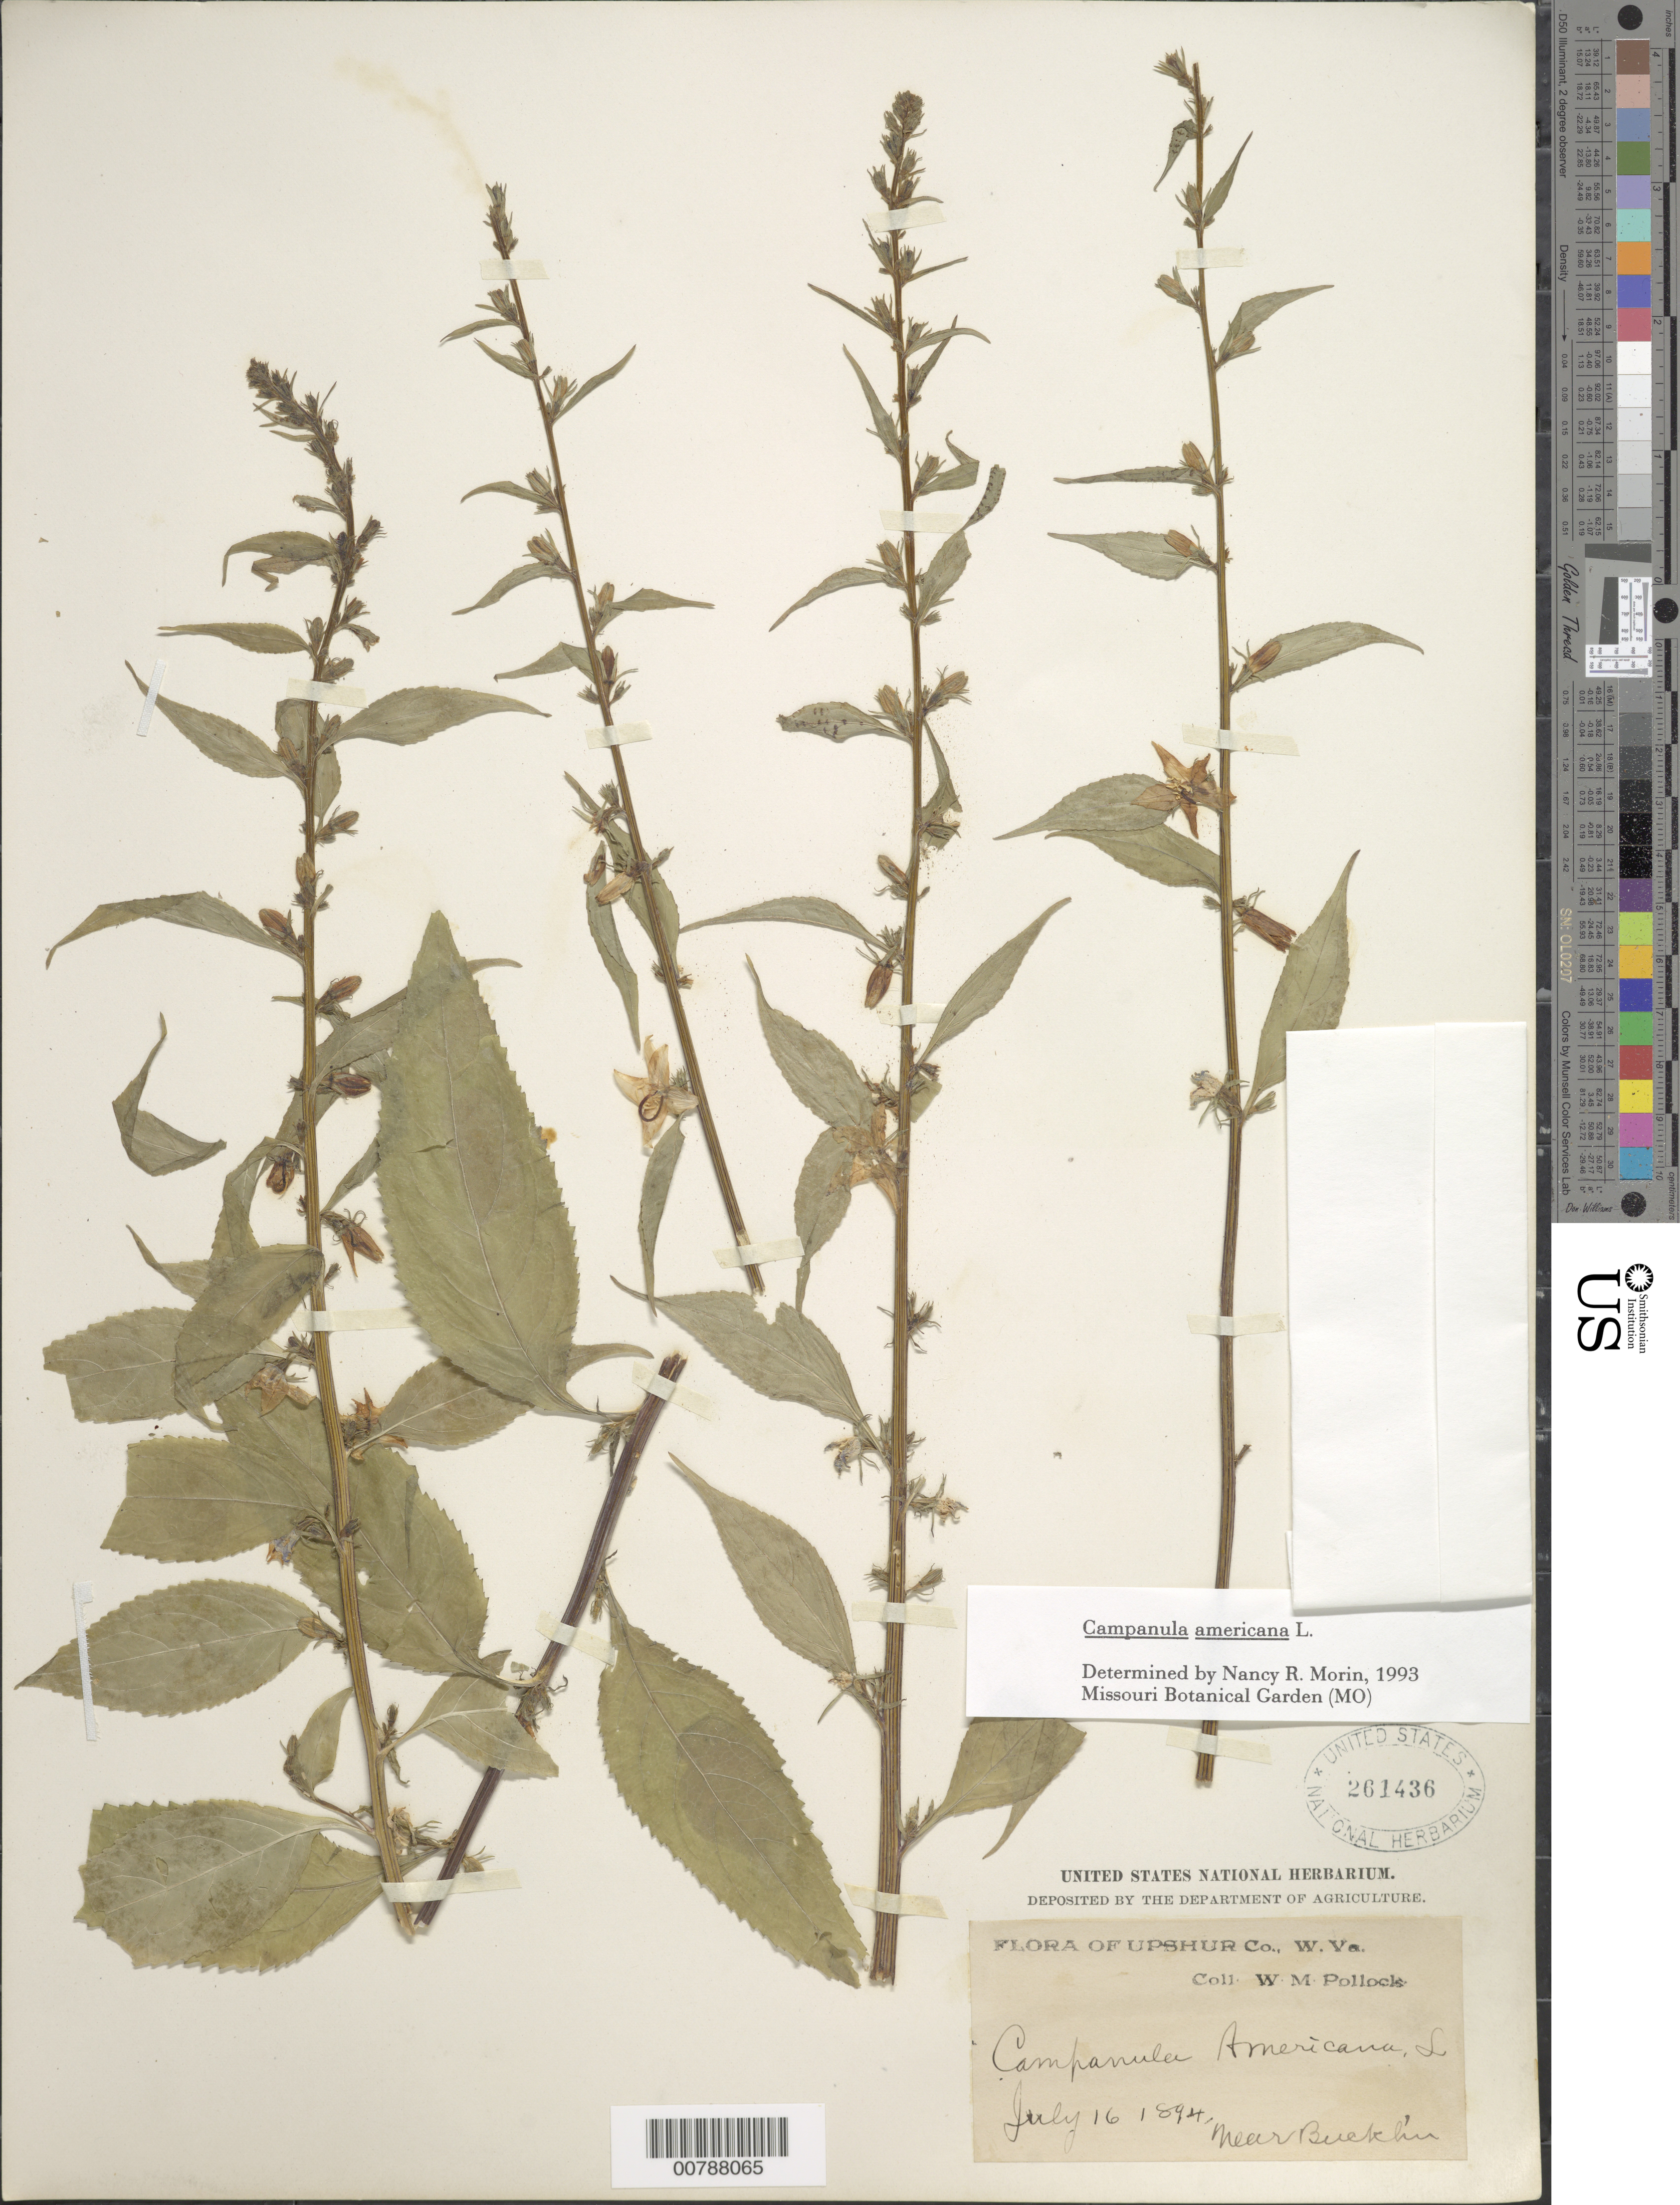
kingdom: Plantae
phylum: Tracheophyta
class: Magnoliopsida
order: Asterales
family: Campanulaceae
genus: Campanula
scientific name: Campanula americana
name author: L.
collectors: W. M. Pollock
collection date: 1894-07-16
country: United States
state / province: West Virginia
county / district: Upshur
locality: Near Bucklin.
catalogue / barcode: US 261436